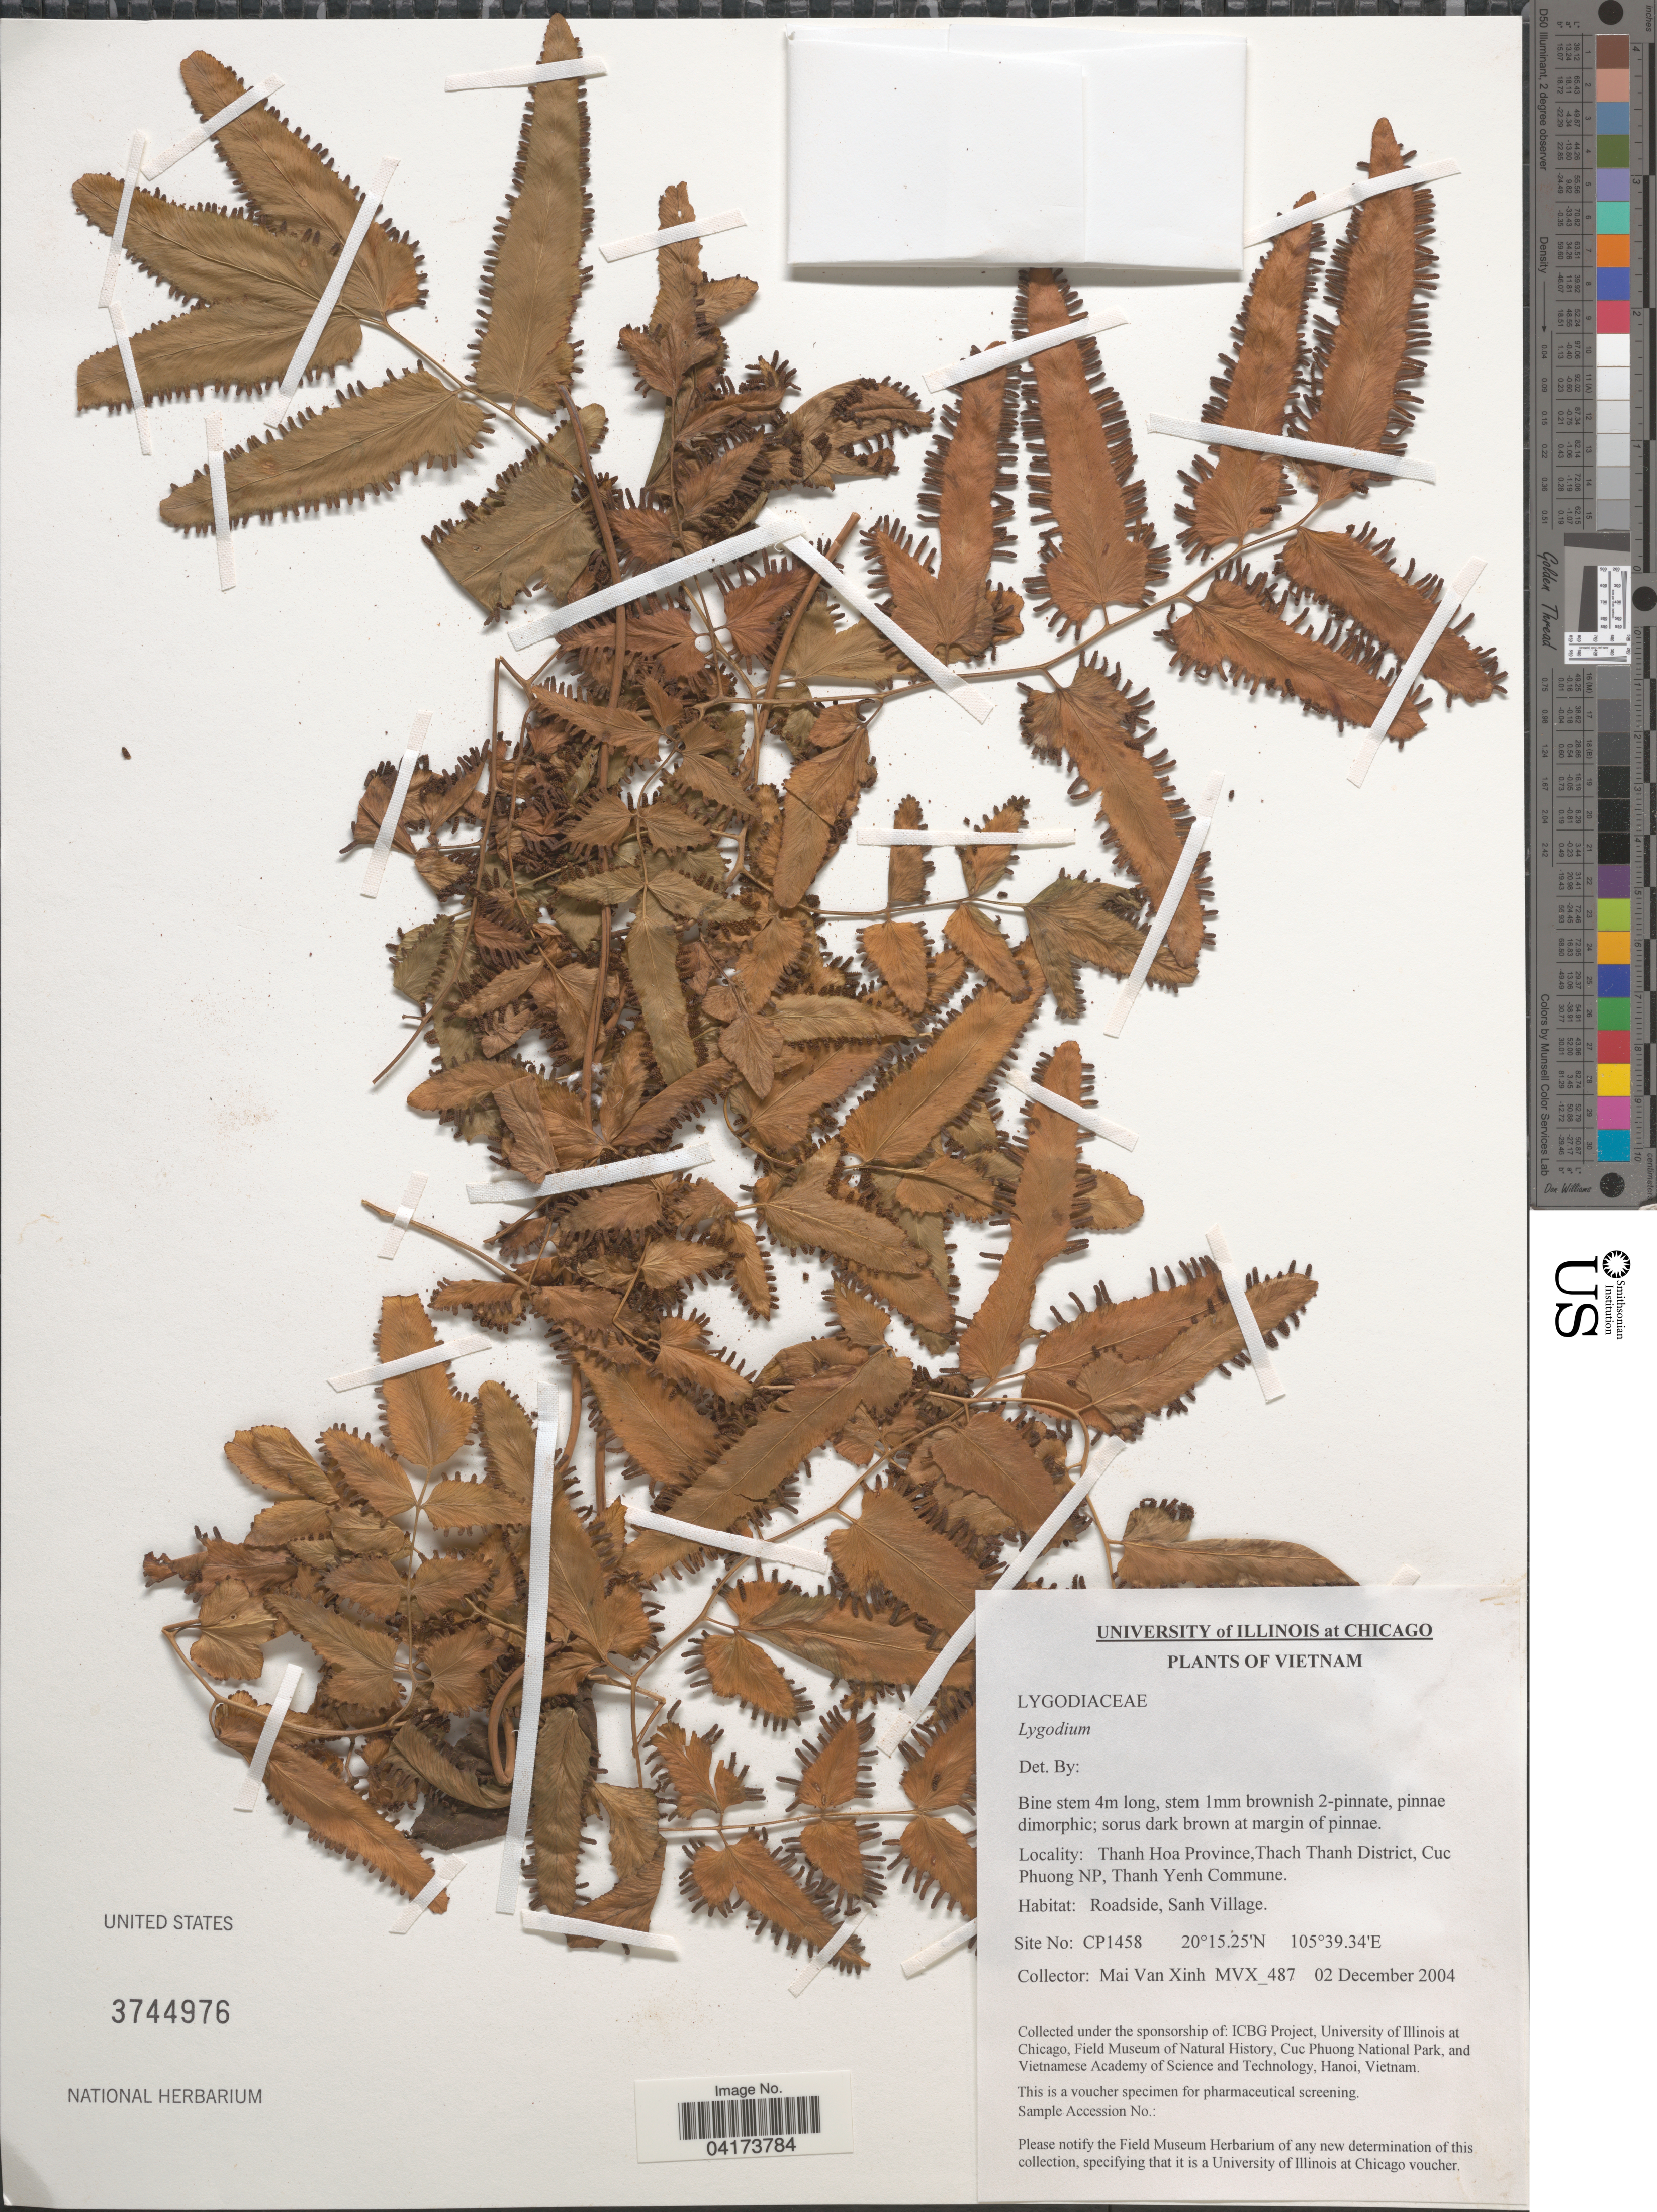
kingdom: Plantae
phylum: Tracheophyta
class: Polypodiopsida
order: Schizaeales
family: Lygodiaceae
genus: Lygodium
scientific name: Lygodium sp.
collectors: M. Xinh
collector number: MVX487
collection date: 2004-12-02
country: Vietnam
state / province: Thanh Hoa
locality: Thach Thanh District, Cuc Phuong NP, Thanh Yenh Commune. Sanh Village.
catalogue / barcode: US 3744976